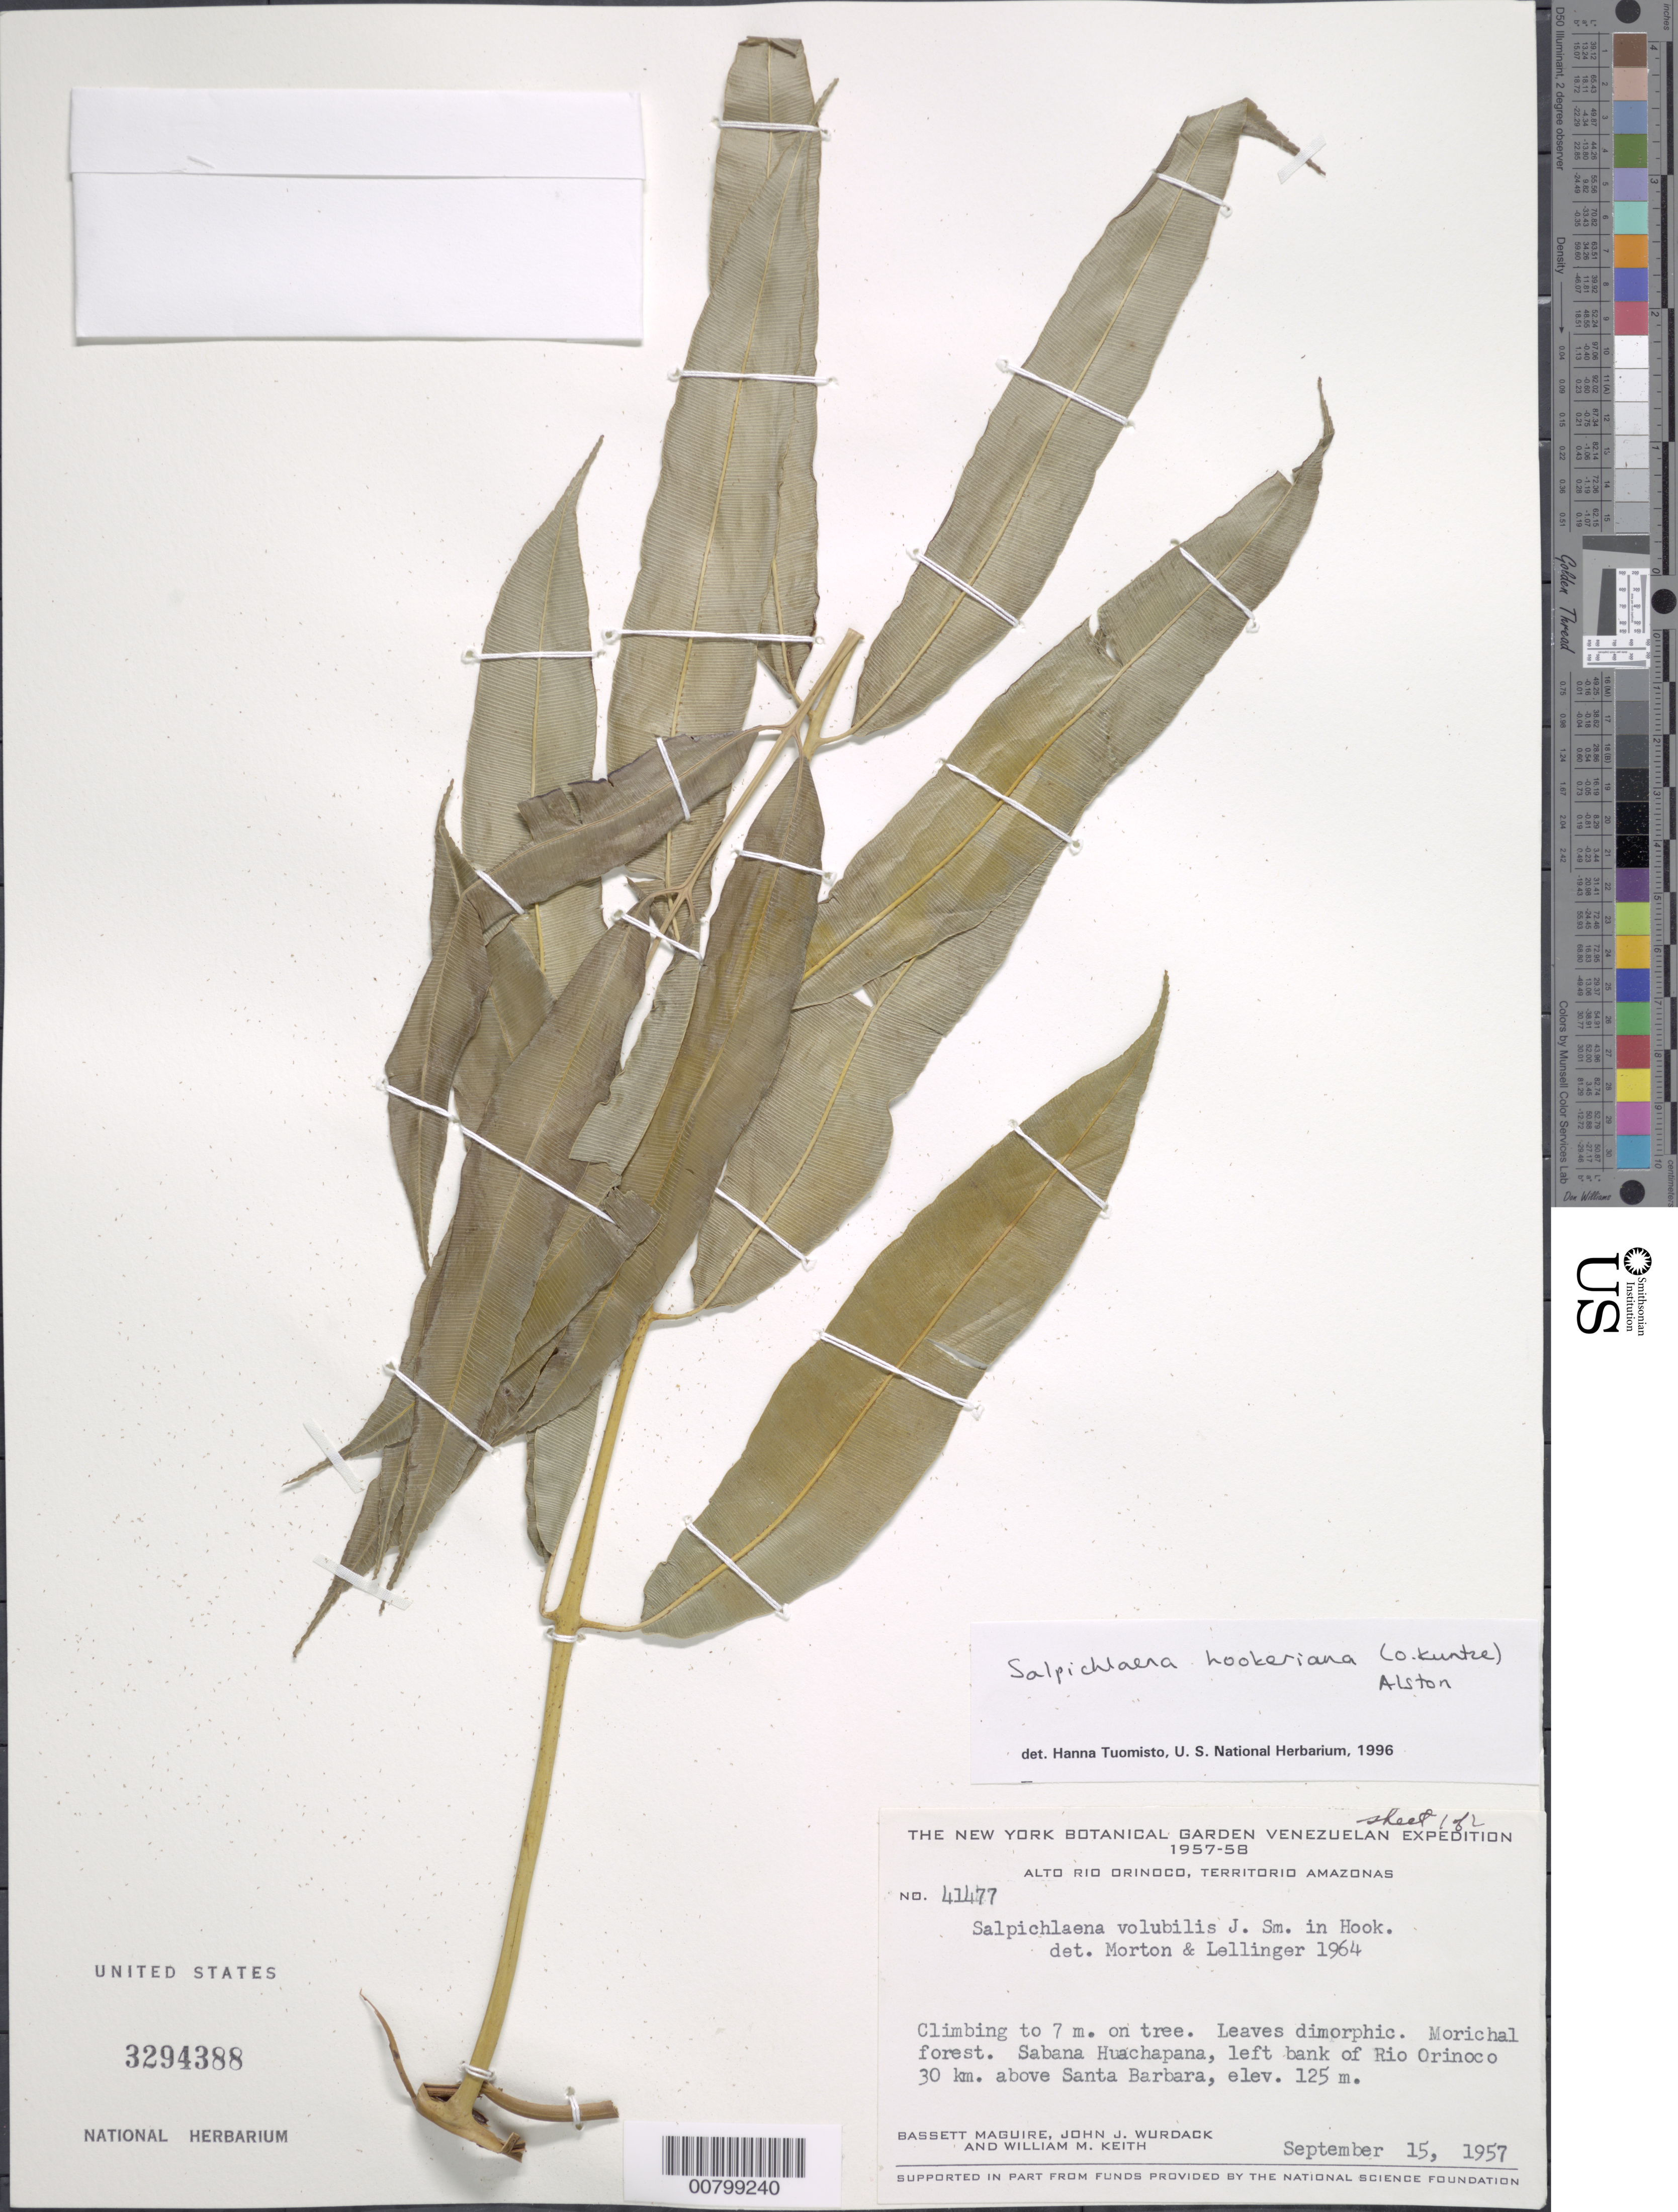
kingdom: Plantae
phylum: Tracheophyta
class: Polypodiopsida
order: Polypodiales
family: Blechnaceae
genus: Salpichlaena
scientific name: Salpichlaena hookeriana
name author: (Kuntze) Alston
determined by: Tuomisto, Hanna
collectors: B. Maguire, J. J. Wurdack & W. Keith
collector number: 41477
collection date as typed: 15-Sep-57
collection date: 1957-09-15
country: Venezuela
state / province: Amazonas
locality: Río Orinoco, 30 km above Santa Barbara, Sabana Huachapana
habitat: Morichal forest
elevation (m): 125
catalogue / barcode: US 3294388